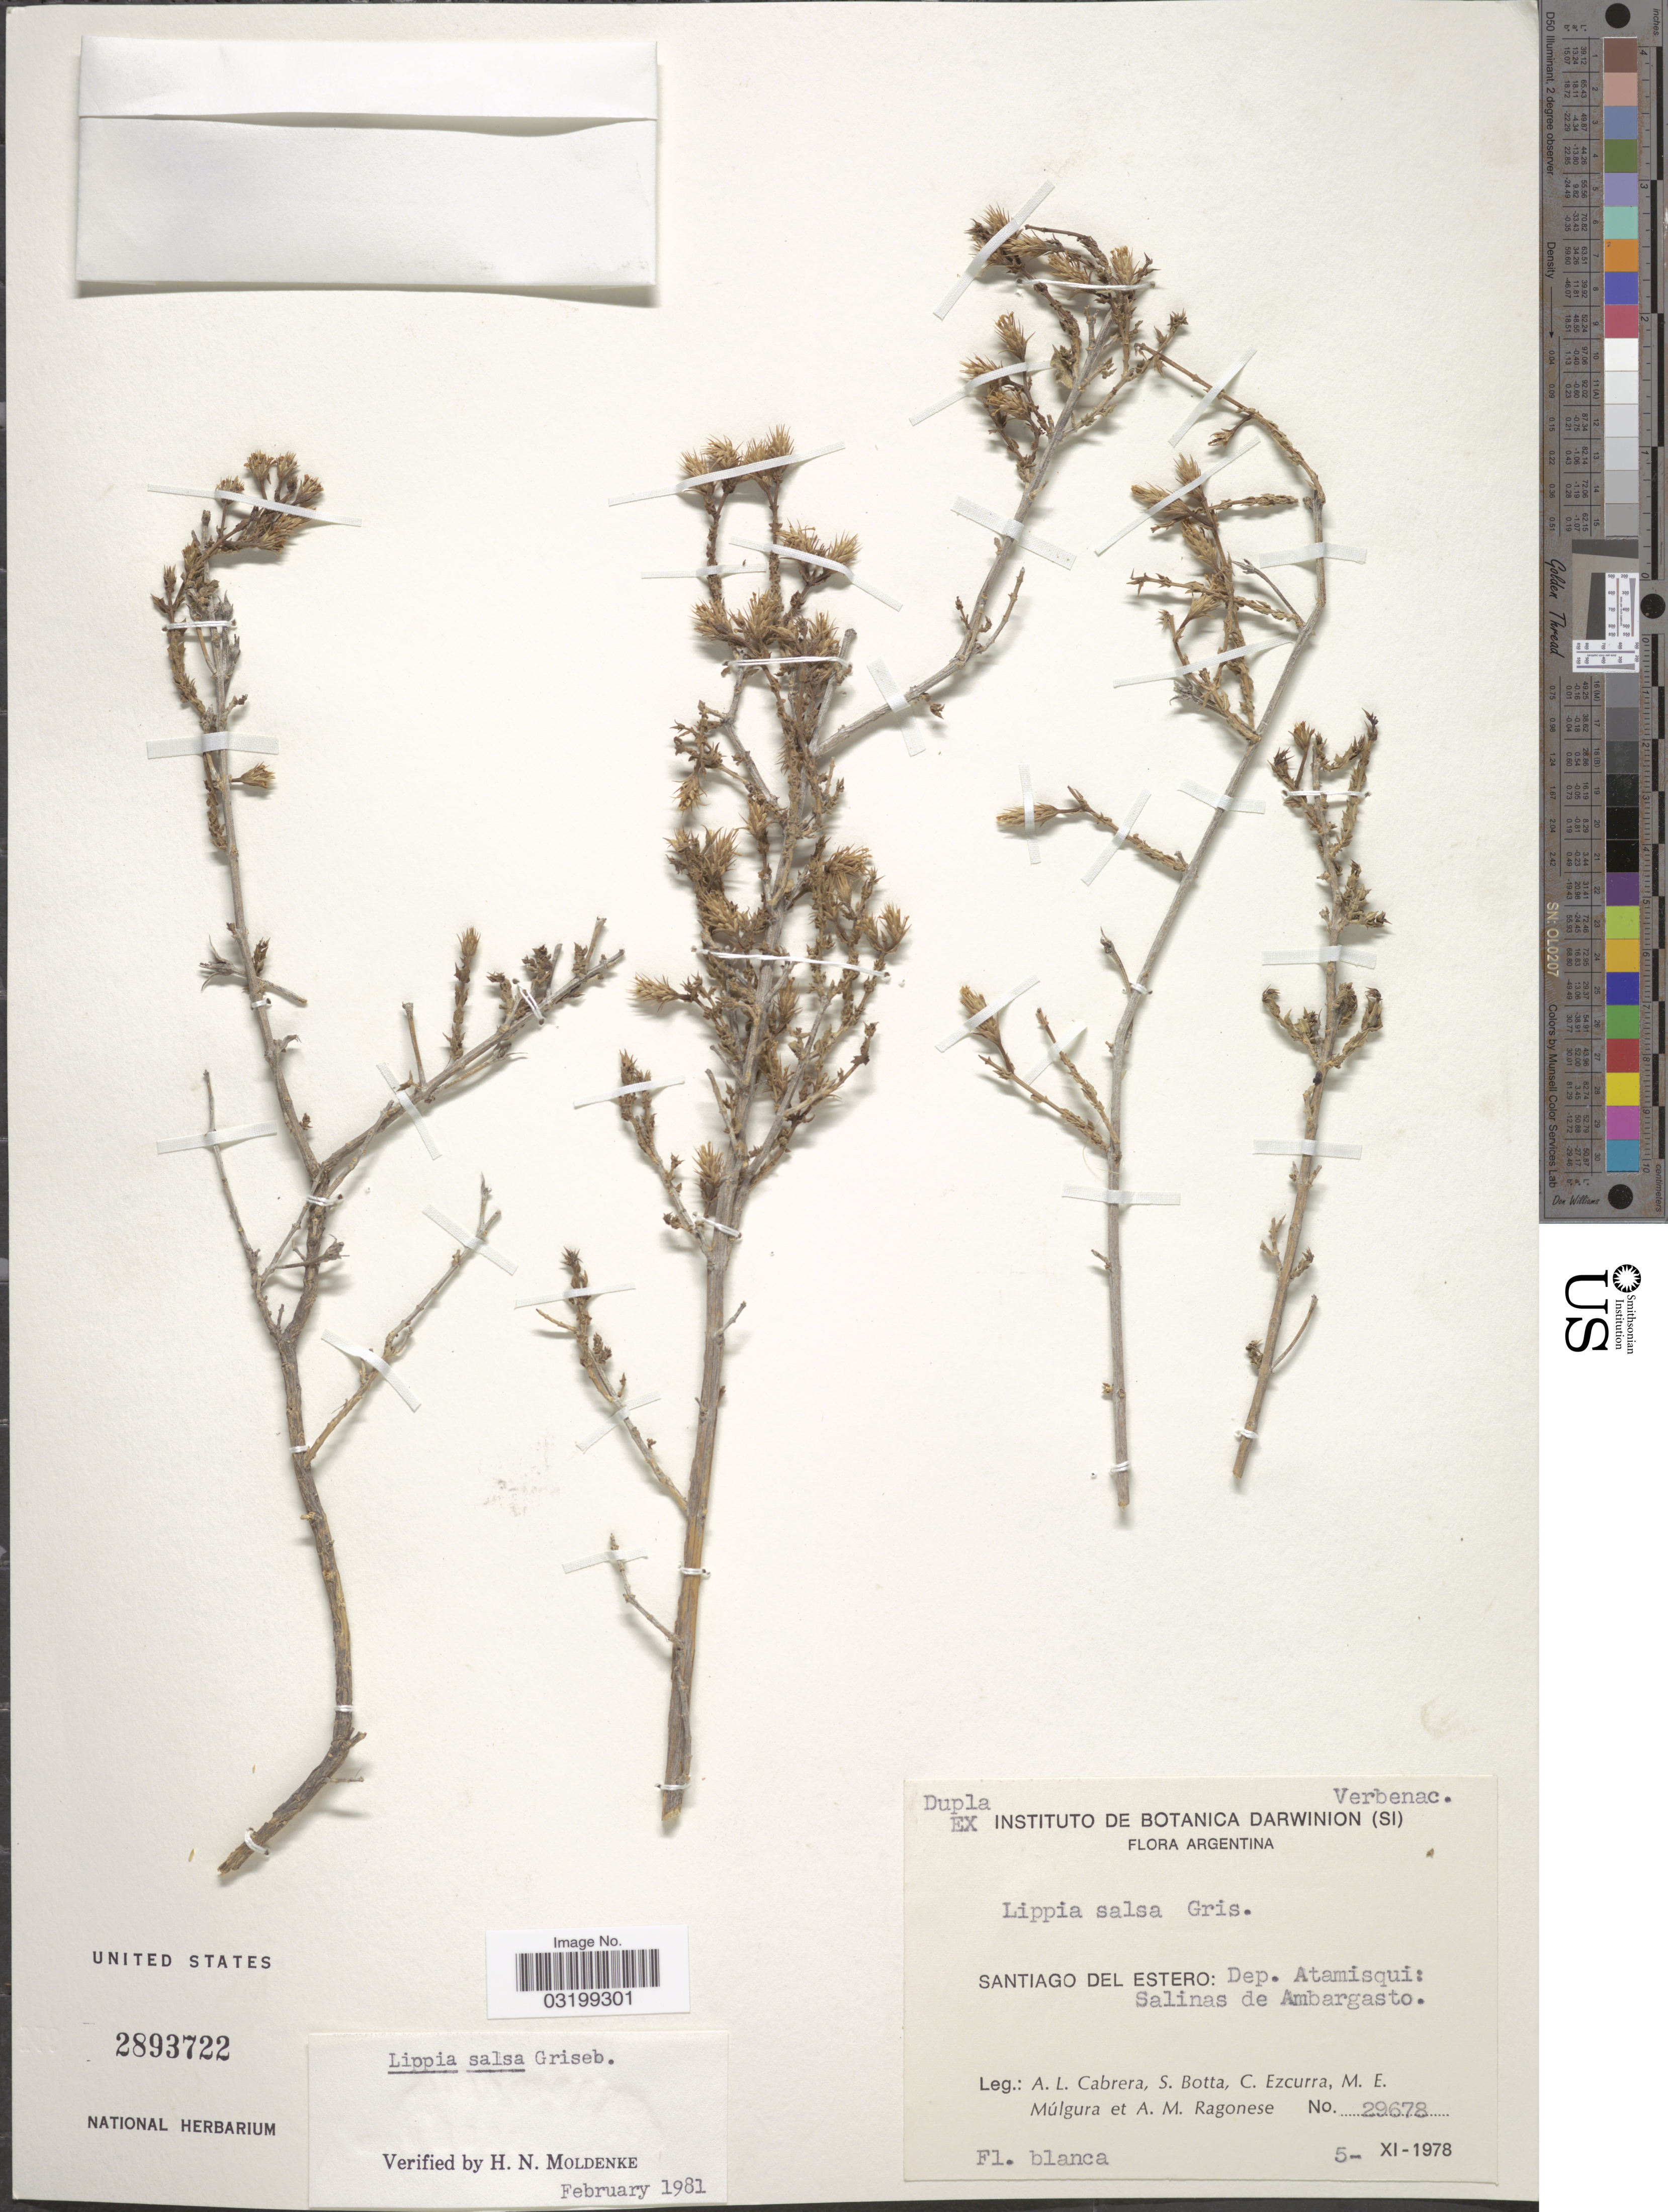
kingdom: Plantae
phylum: Tracheophyta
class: Magnoliopsida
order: Lamiales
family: Verbenaceae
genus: Lippia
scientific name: Lippia salsa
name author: Griseb.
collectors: A. L. Cabrera, S. Botta, C. Ezcurra, M. E. Múlgura & A. Ragonese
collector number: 29678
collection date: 1978-11-05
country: Argentina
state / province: Santiago del Estero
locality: Dep. Atamisqui: Salinas de Ambargasto.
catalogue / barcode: US 2893722